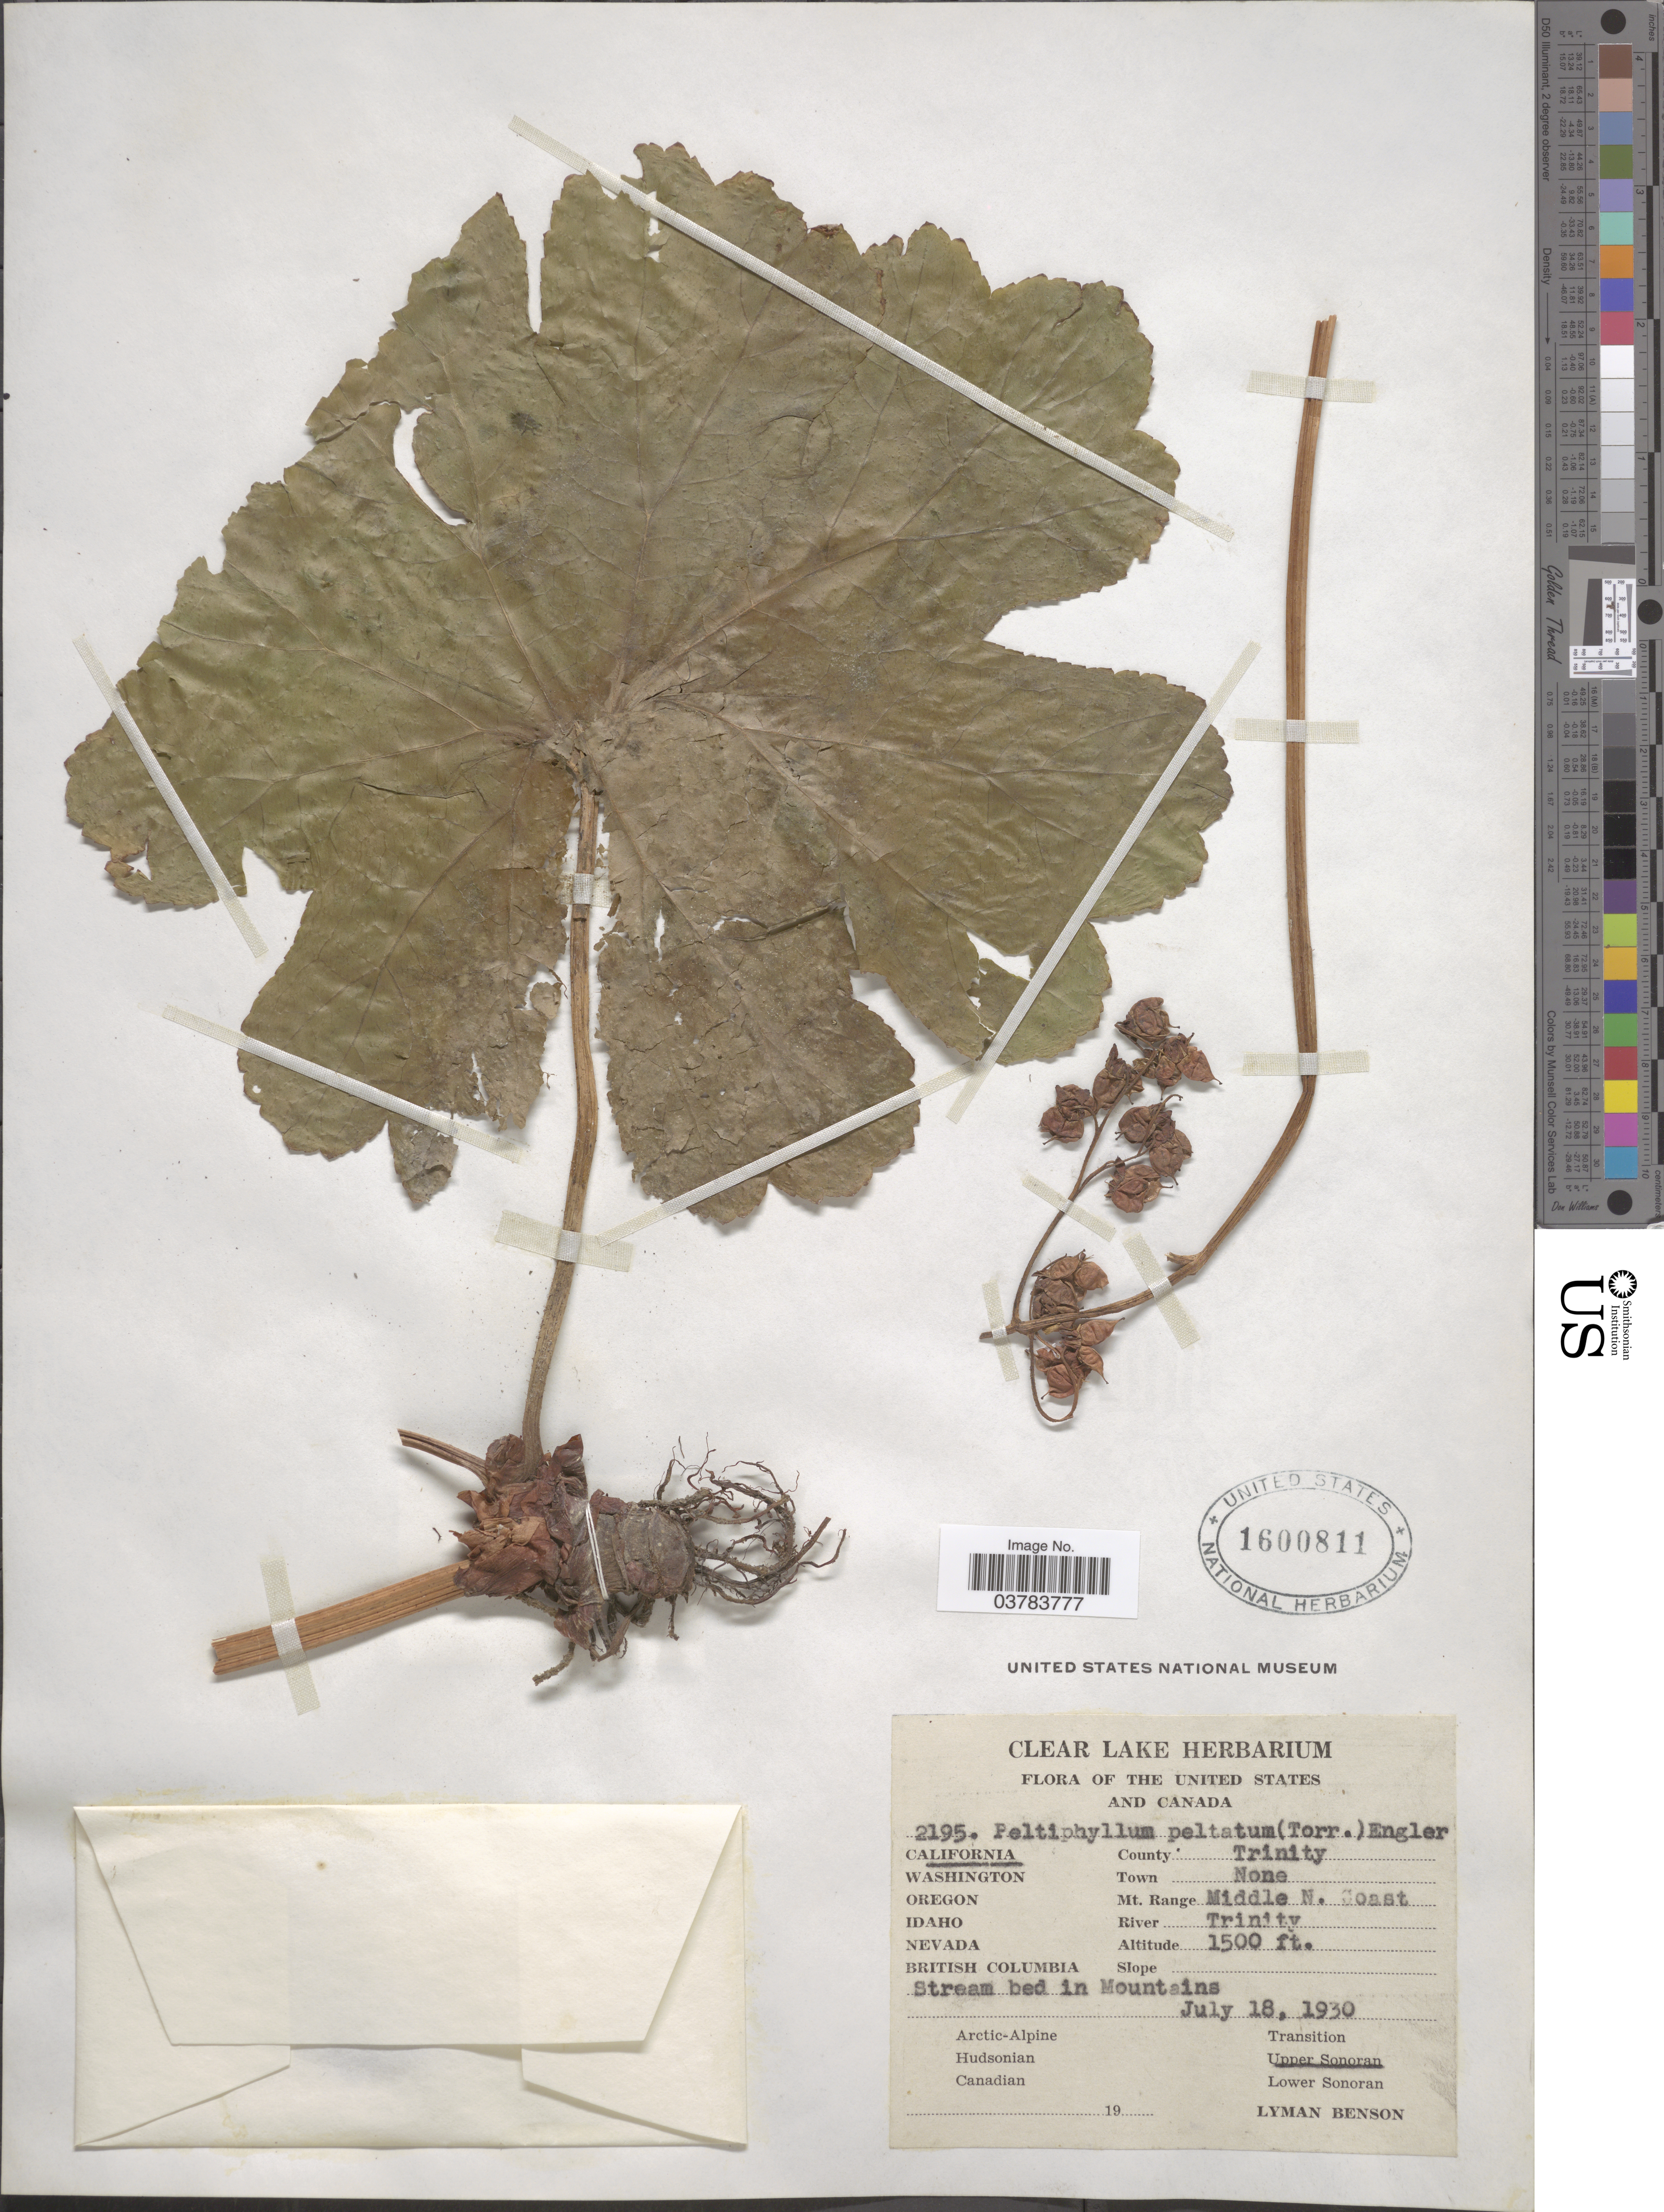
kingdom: Plantae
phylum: Tracheophyta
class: Magnoliopsida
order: Saxifragales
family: Saxifragaceae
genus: Darmera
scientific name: Darmera peltata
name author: (Torr. ex Benth.) Voss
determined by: Strong, Mark T., (BOT), Smithsonian Institution - National Museum of Natural History (UNITED STATES)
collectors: L. D. Benson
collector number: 2195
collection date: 1930-07-18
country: United States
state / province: California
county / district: Trinity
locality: The United States And Canada. County Trinity. Mt. Range Middle N. Coast. River Trinity. Upper Sonoran.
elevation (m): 457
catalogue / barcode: US 1600811